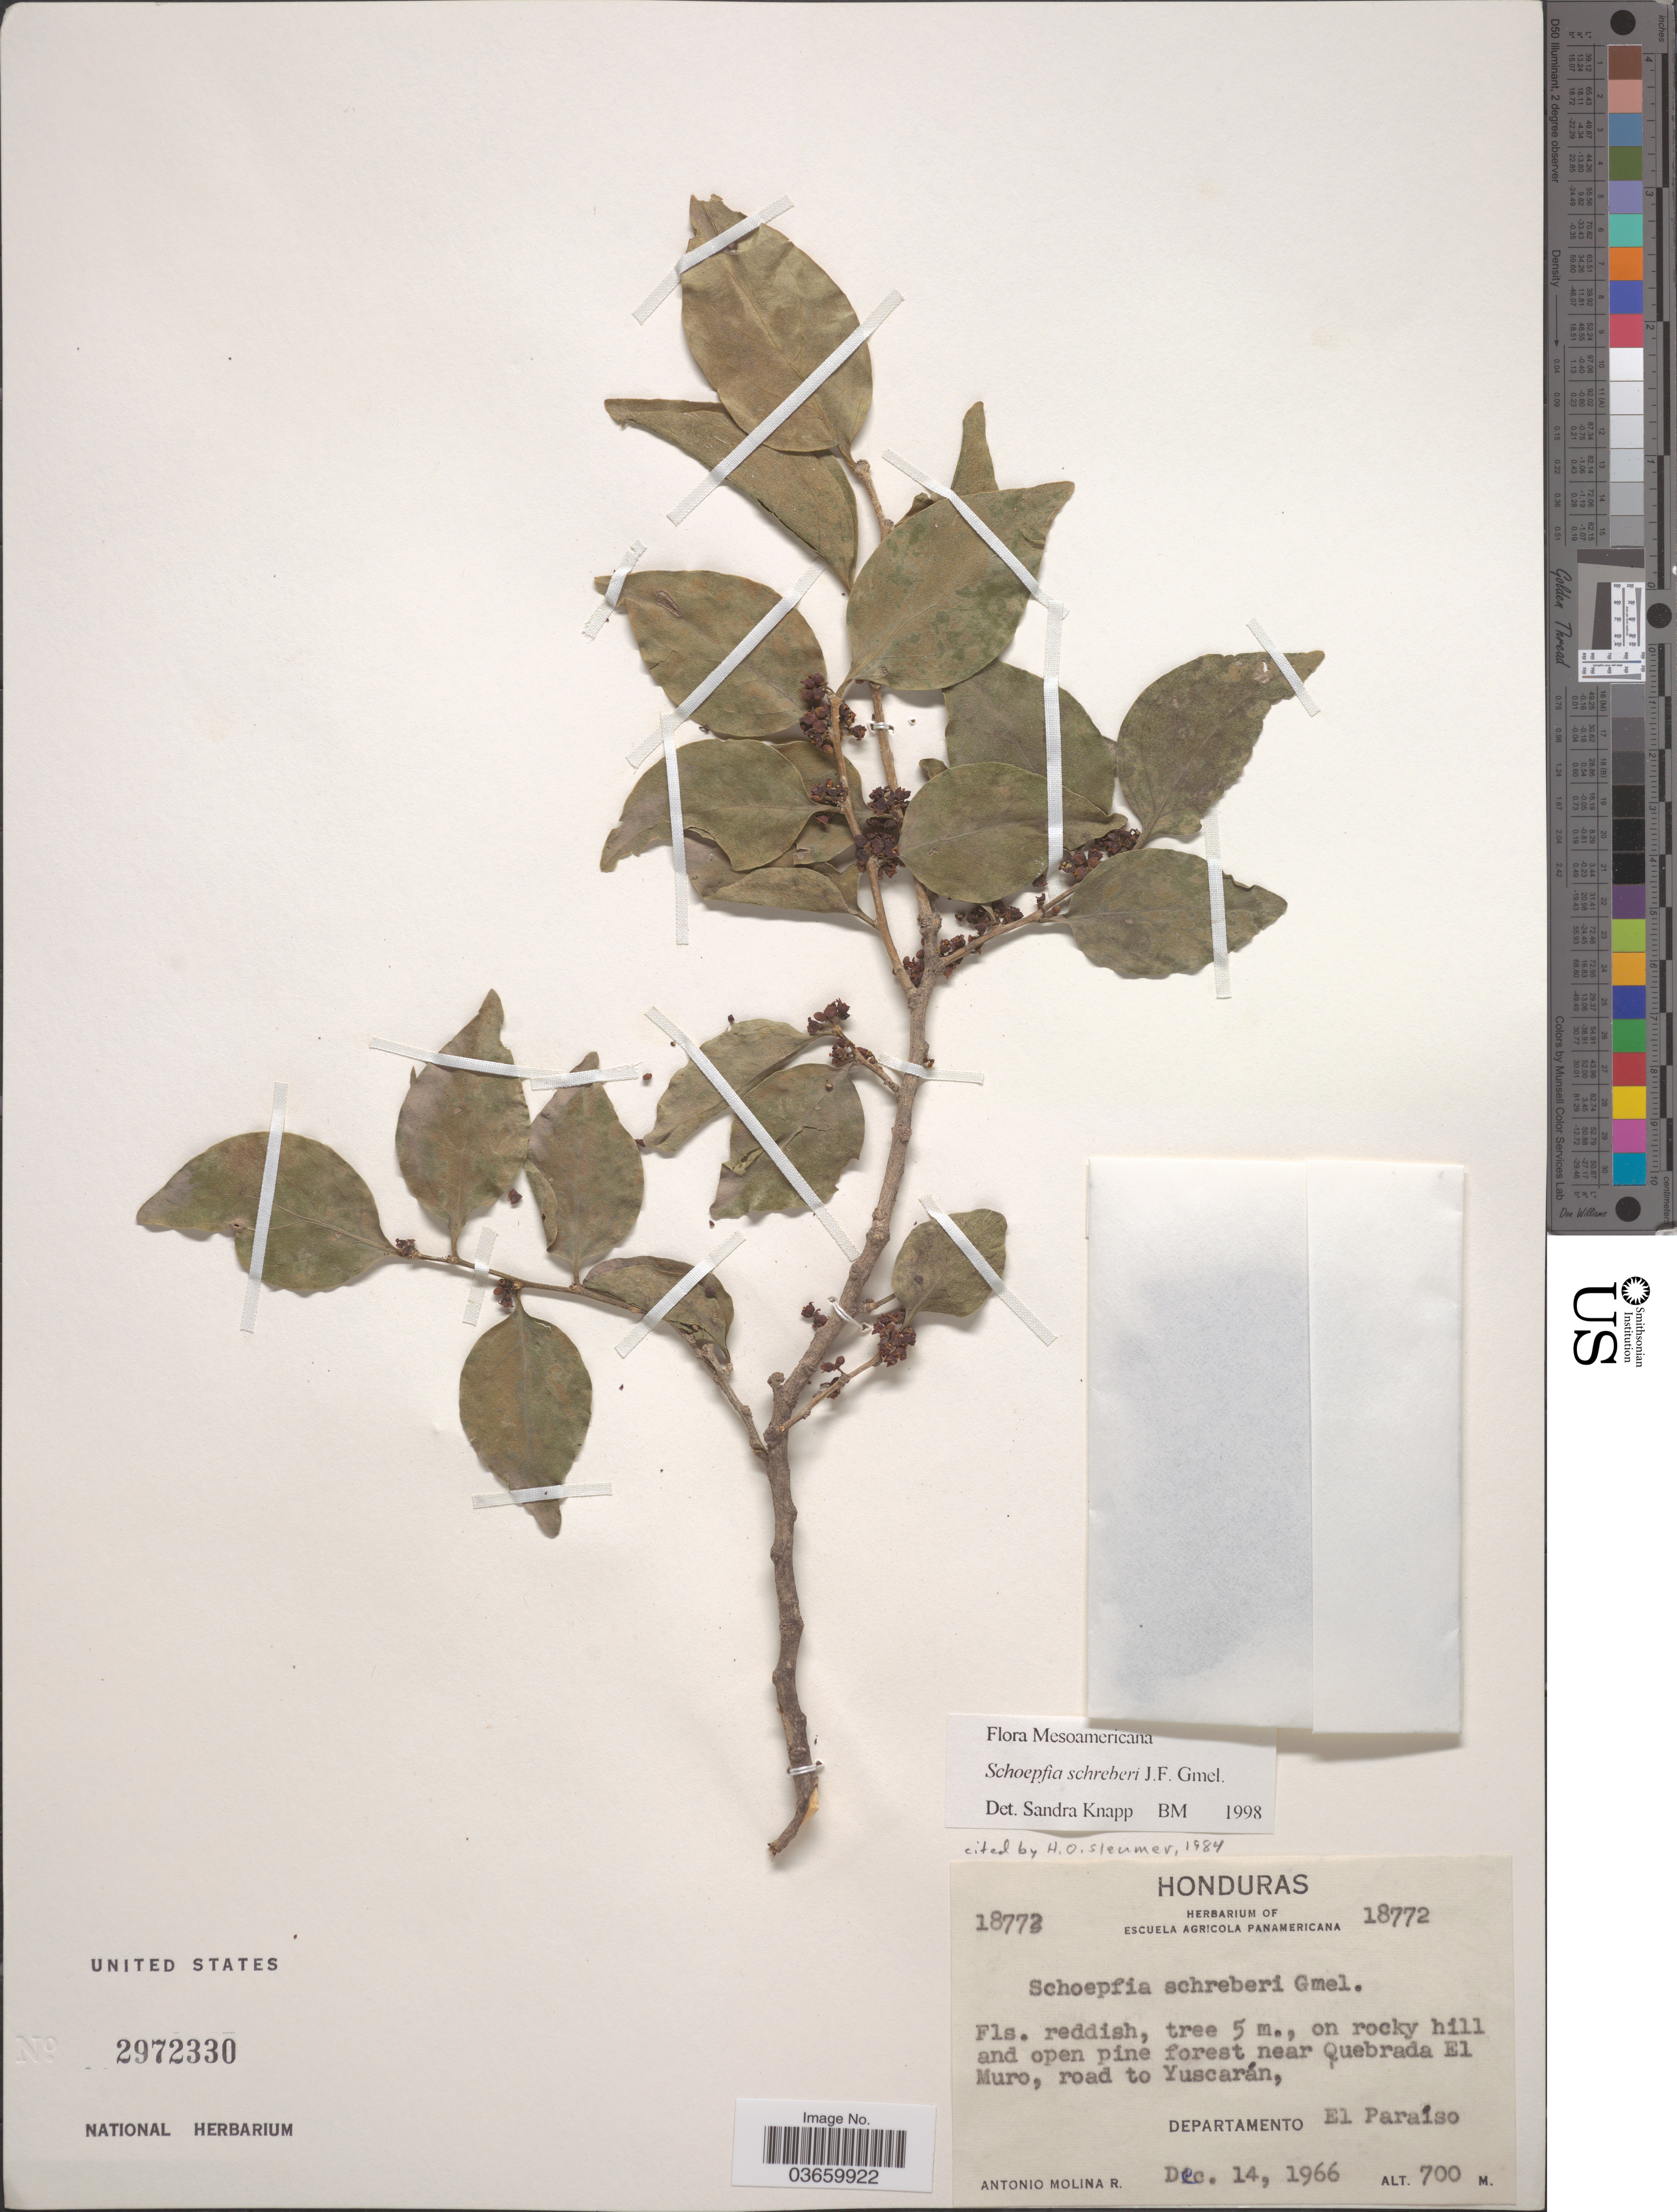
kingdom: Plantae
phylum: Tracheophyta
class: Magnoliopsida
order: Santalales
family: Schoepfiaceae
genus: Schoepfia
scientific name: Schoepfia schreberi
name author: J.F. Gmel.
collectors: A. Molina R.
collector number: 18772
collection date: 1966-12-14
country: Honduras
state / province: El Paraíso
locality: On rocky hill and open pine forest near Quebrada El Muro, road to Yuscarán, Departamento El Paraíso.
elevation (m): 700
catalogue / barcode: US 2972330